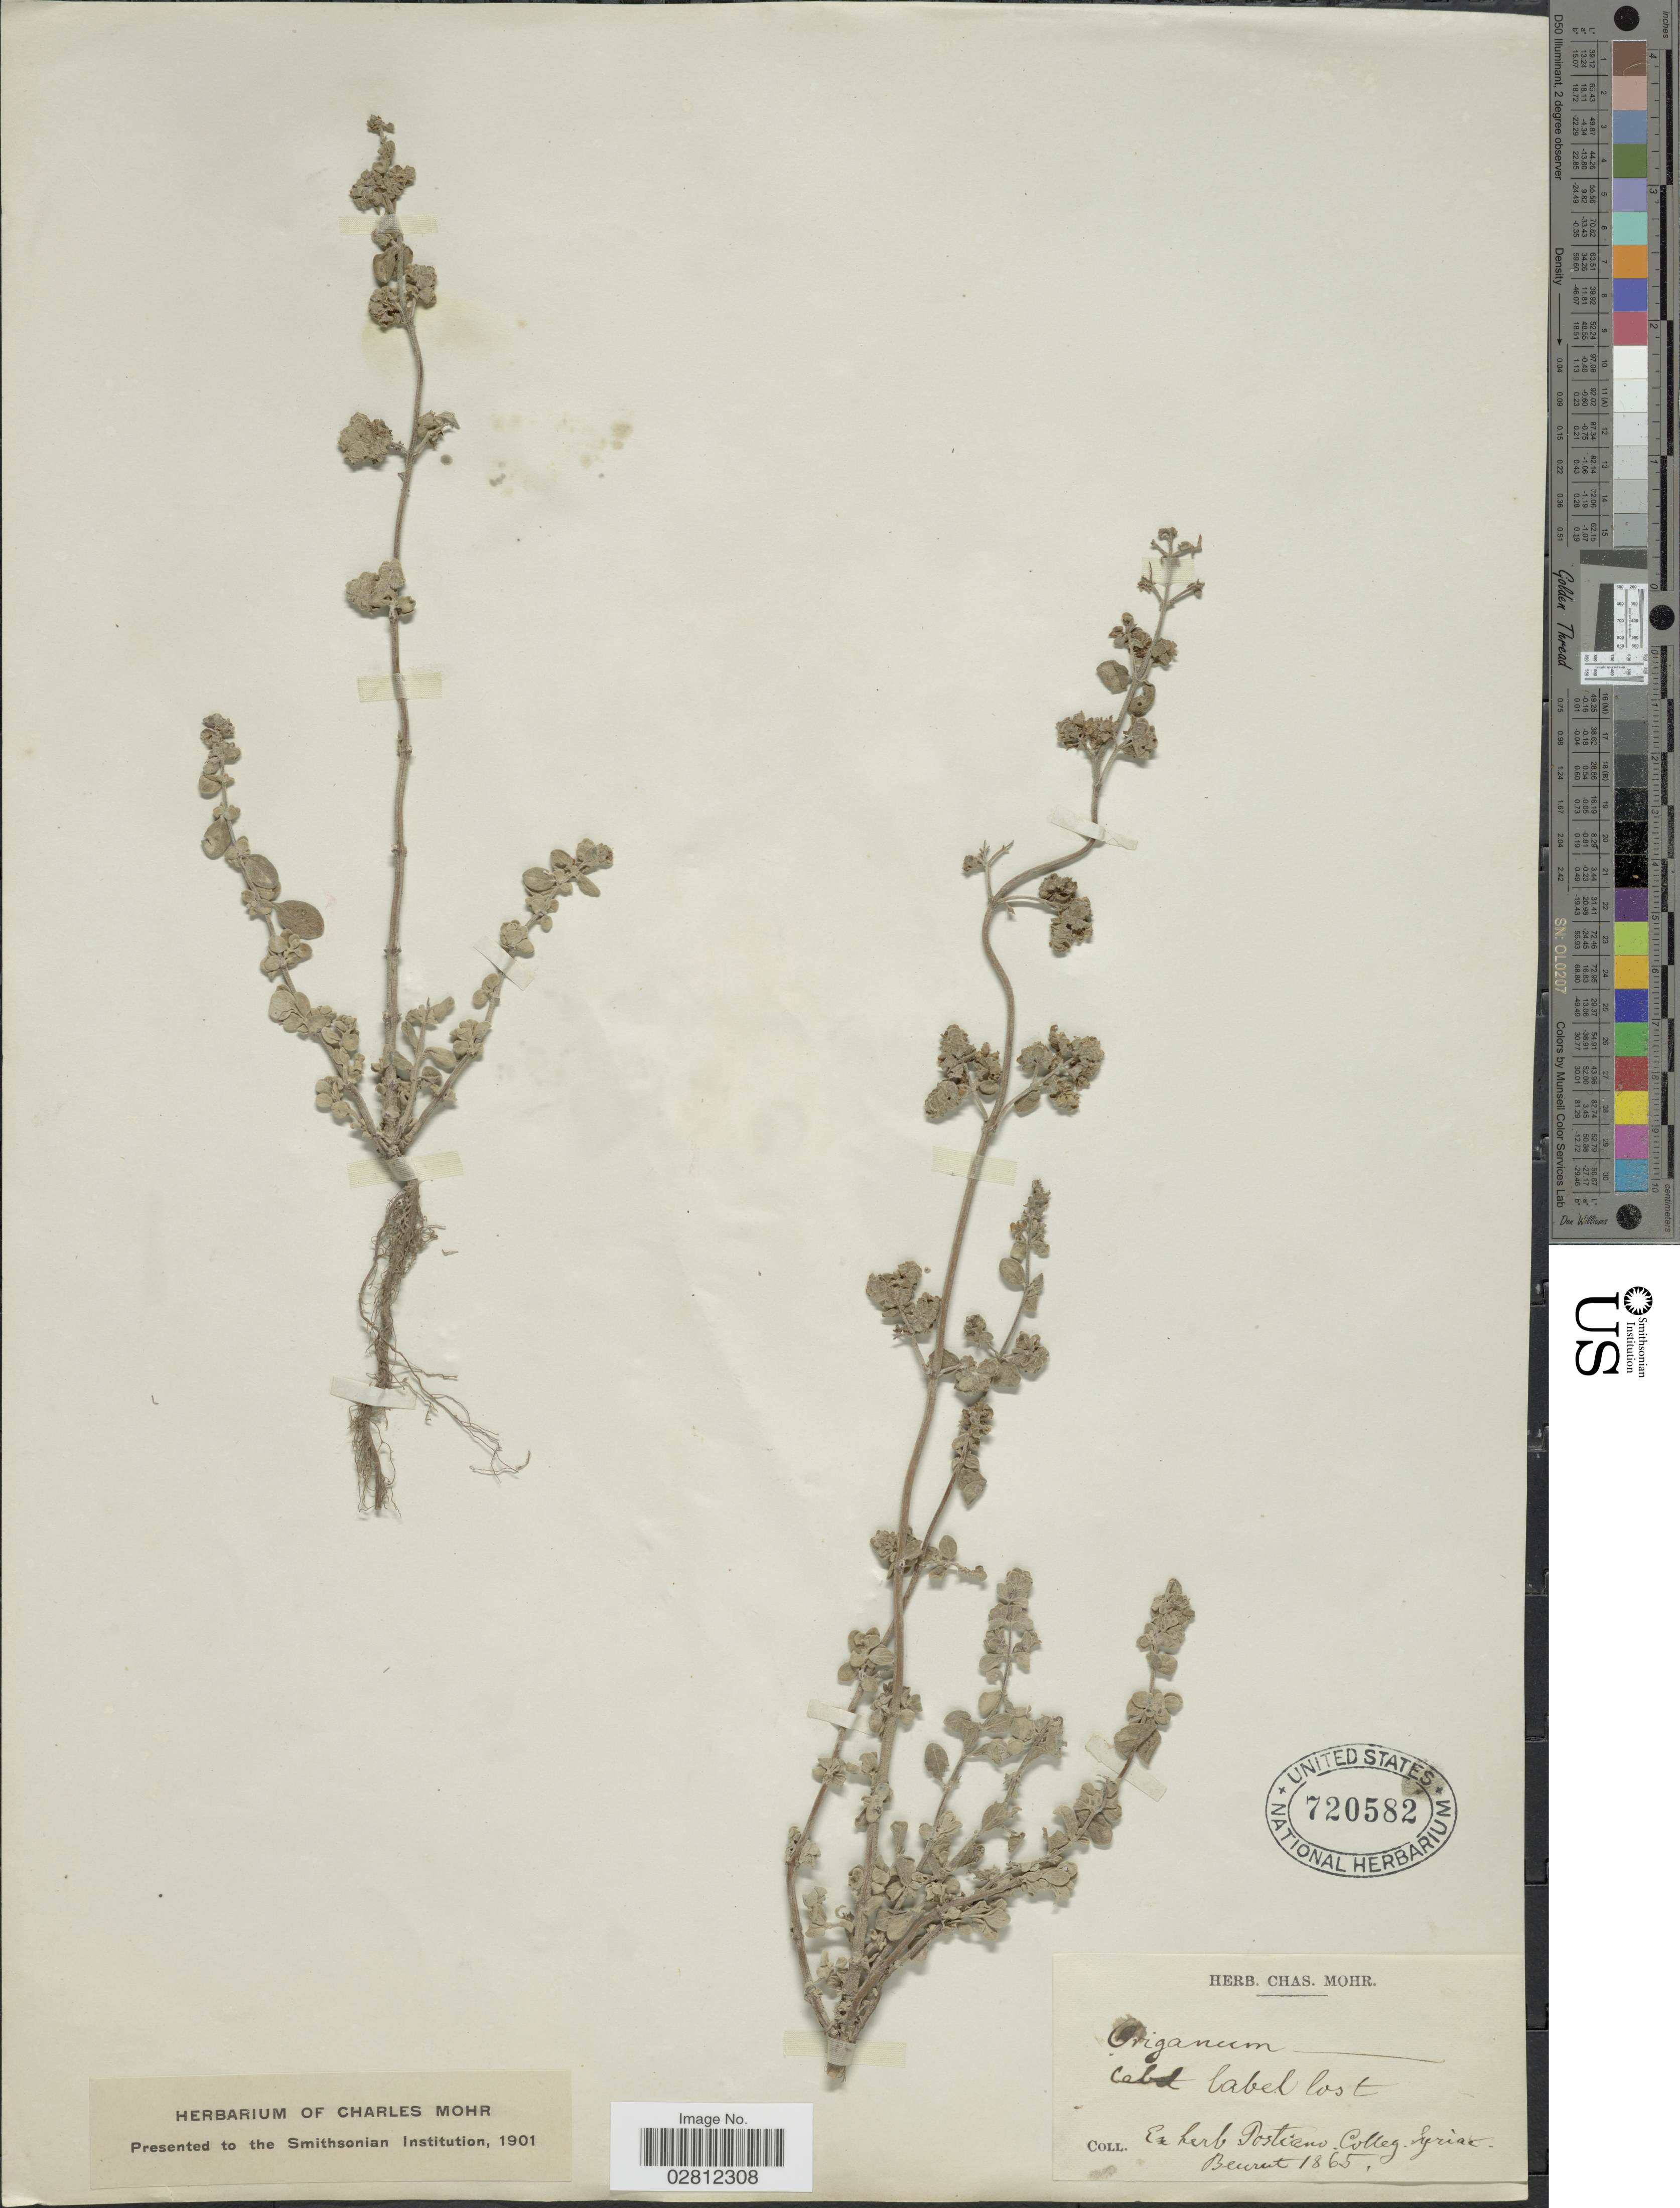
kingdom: Plantae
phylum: Tracheophyta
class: Magnoliopsida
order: Lamiales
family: Lamiaceae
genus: Origanum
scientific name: Origanum sp.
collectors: ex herb. Postian. apud Colleg. Syriens. Protest. USE "Fannie P. A. Shepard" (10308853) AS PRIMARY COLLECTOR INSTEAD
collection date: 1865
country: Lebanon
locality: Beurut.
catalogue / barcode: US 720582